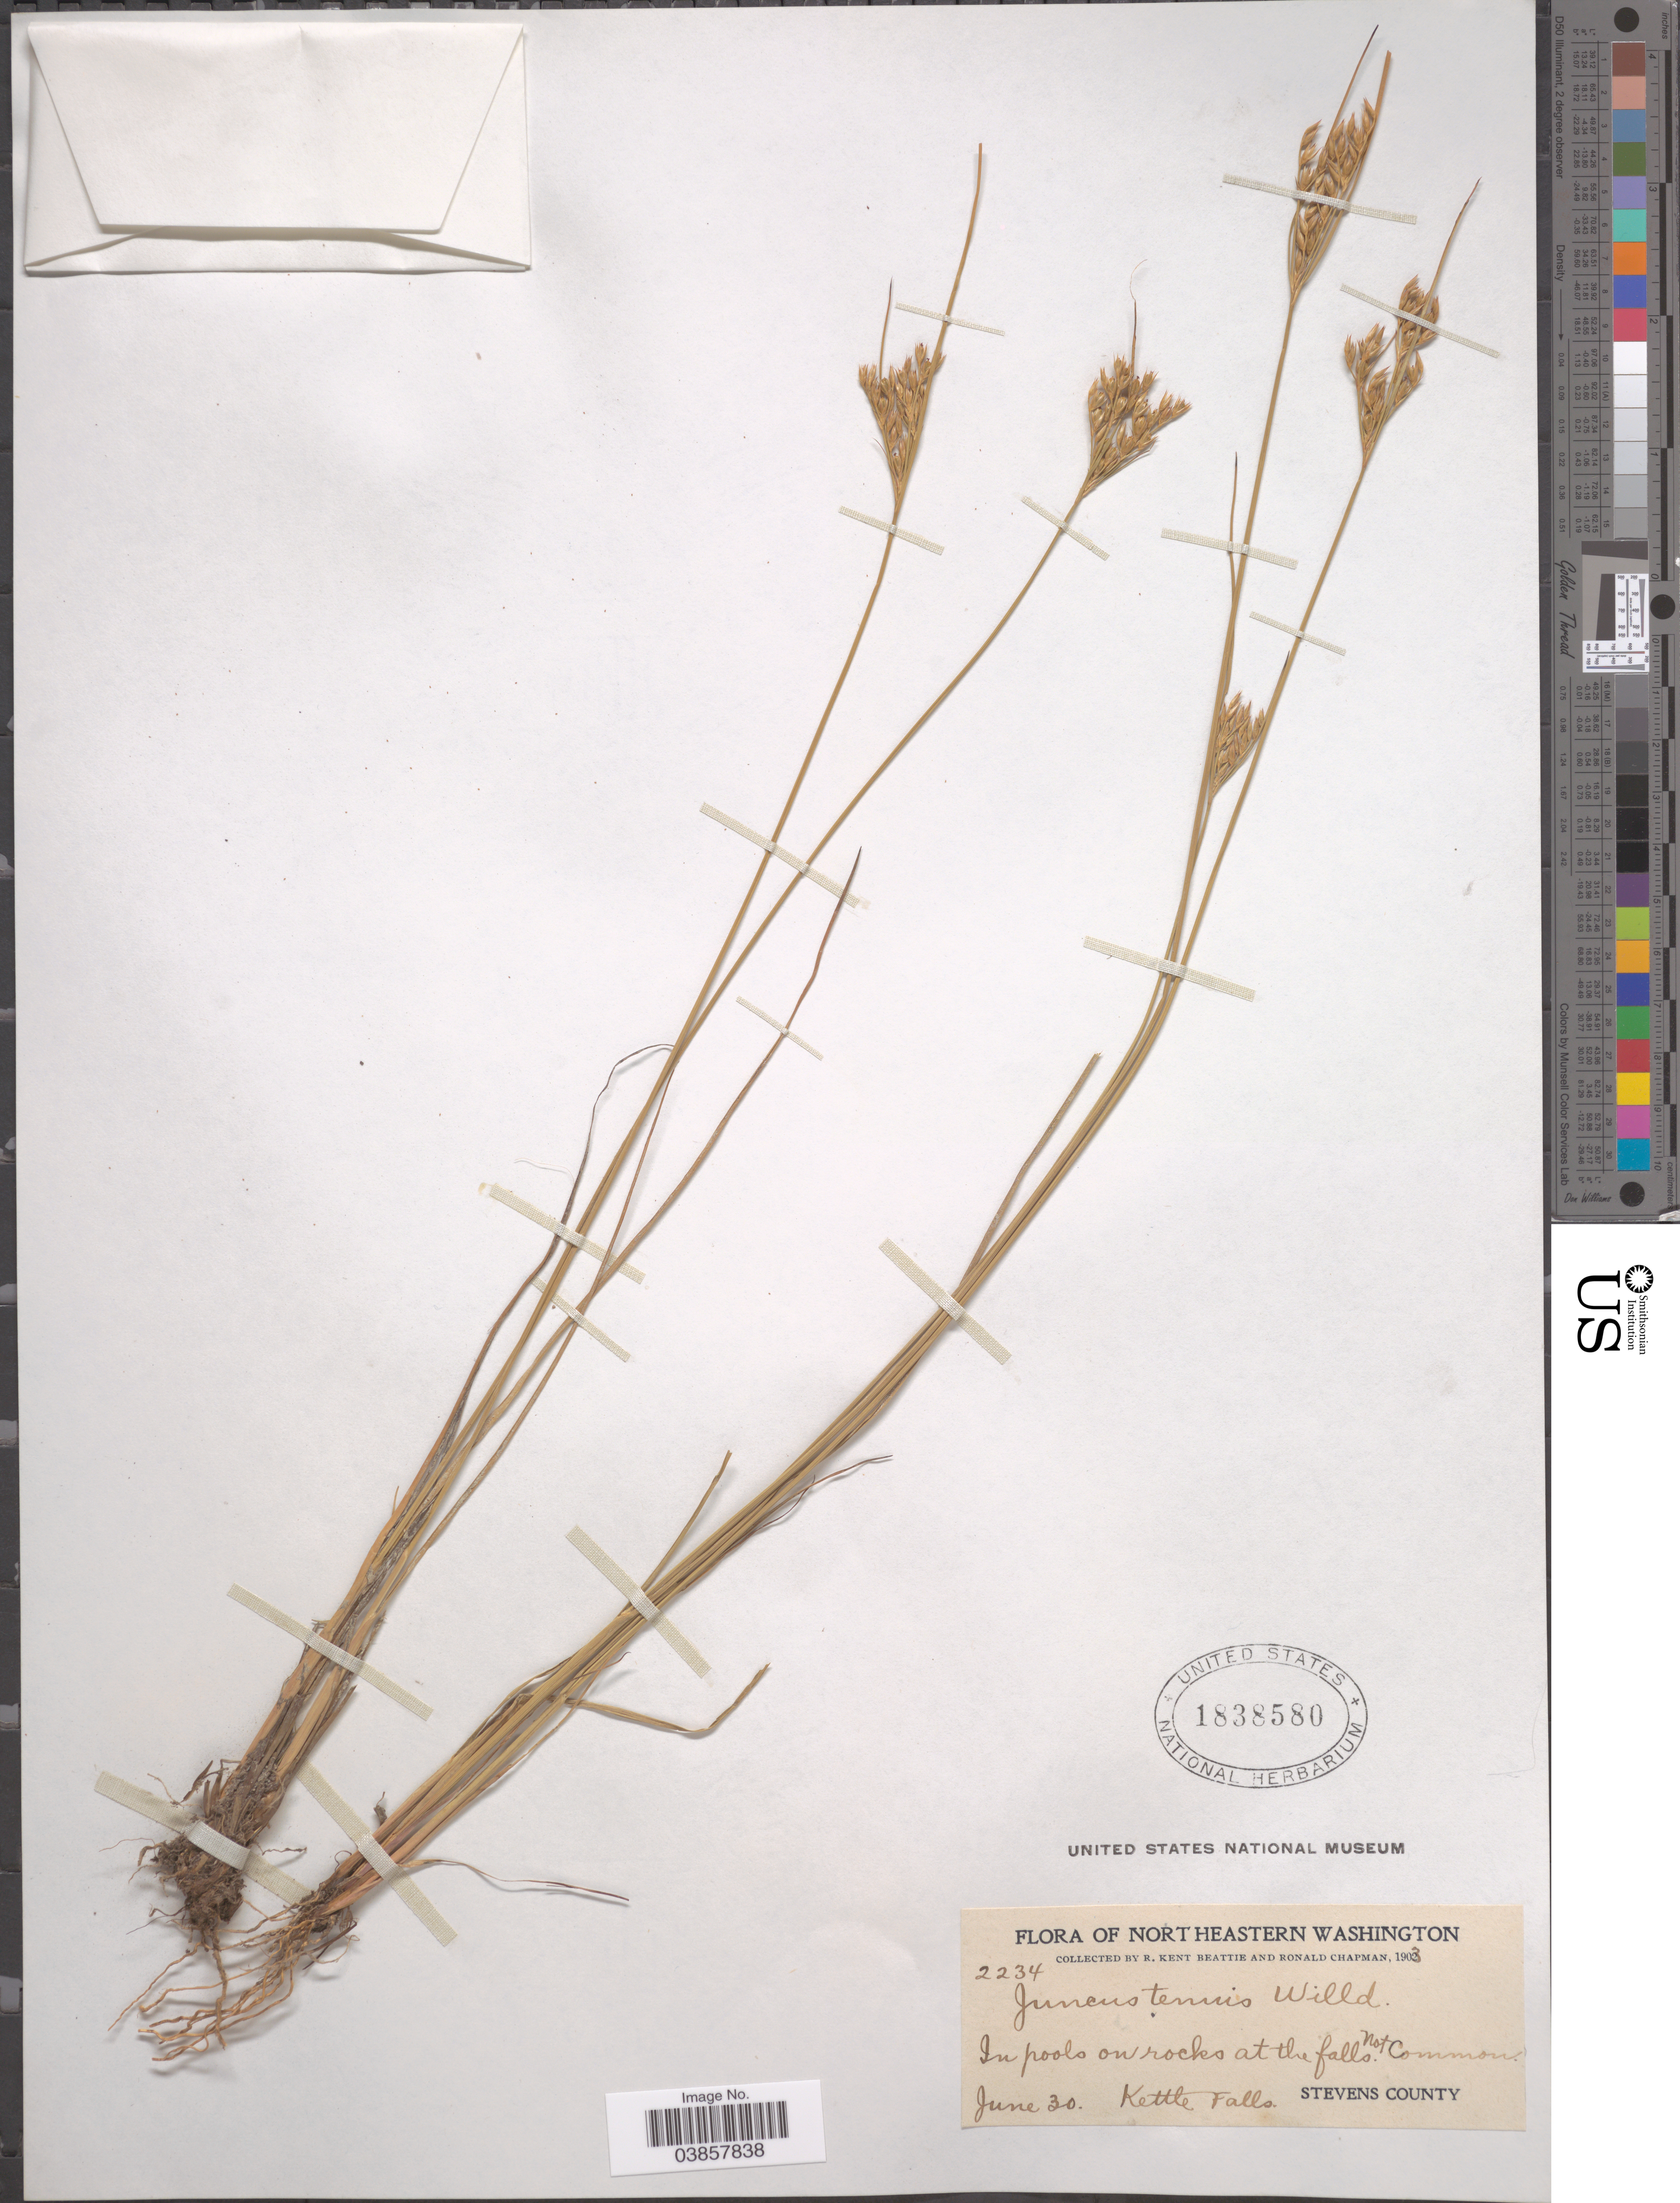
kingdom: Plantae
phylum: Tracheophyta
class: Liliopsida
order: Poales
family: Juncaceae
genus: Juncus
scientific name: Juncus tenuis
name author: Willd.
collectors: R. K. Beattie & R. Chapman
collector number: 2234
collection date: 1903-06-30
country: United States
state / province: Washington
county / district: Stevens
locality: Northeastern Washington. In pools on rocks at the falls. Kettle Falls. Stevens County.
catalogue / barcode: US 1838580